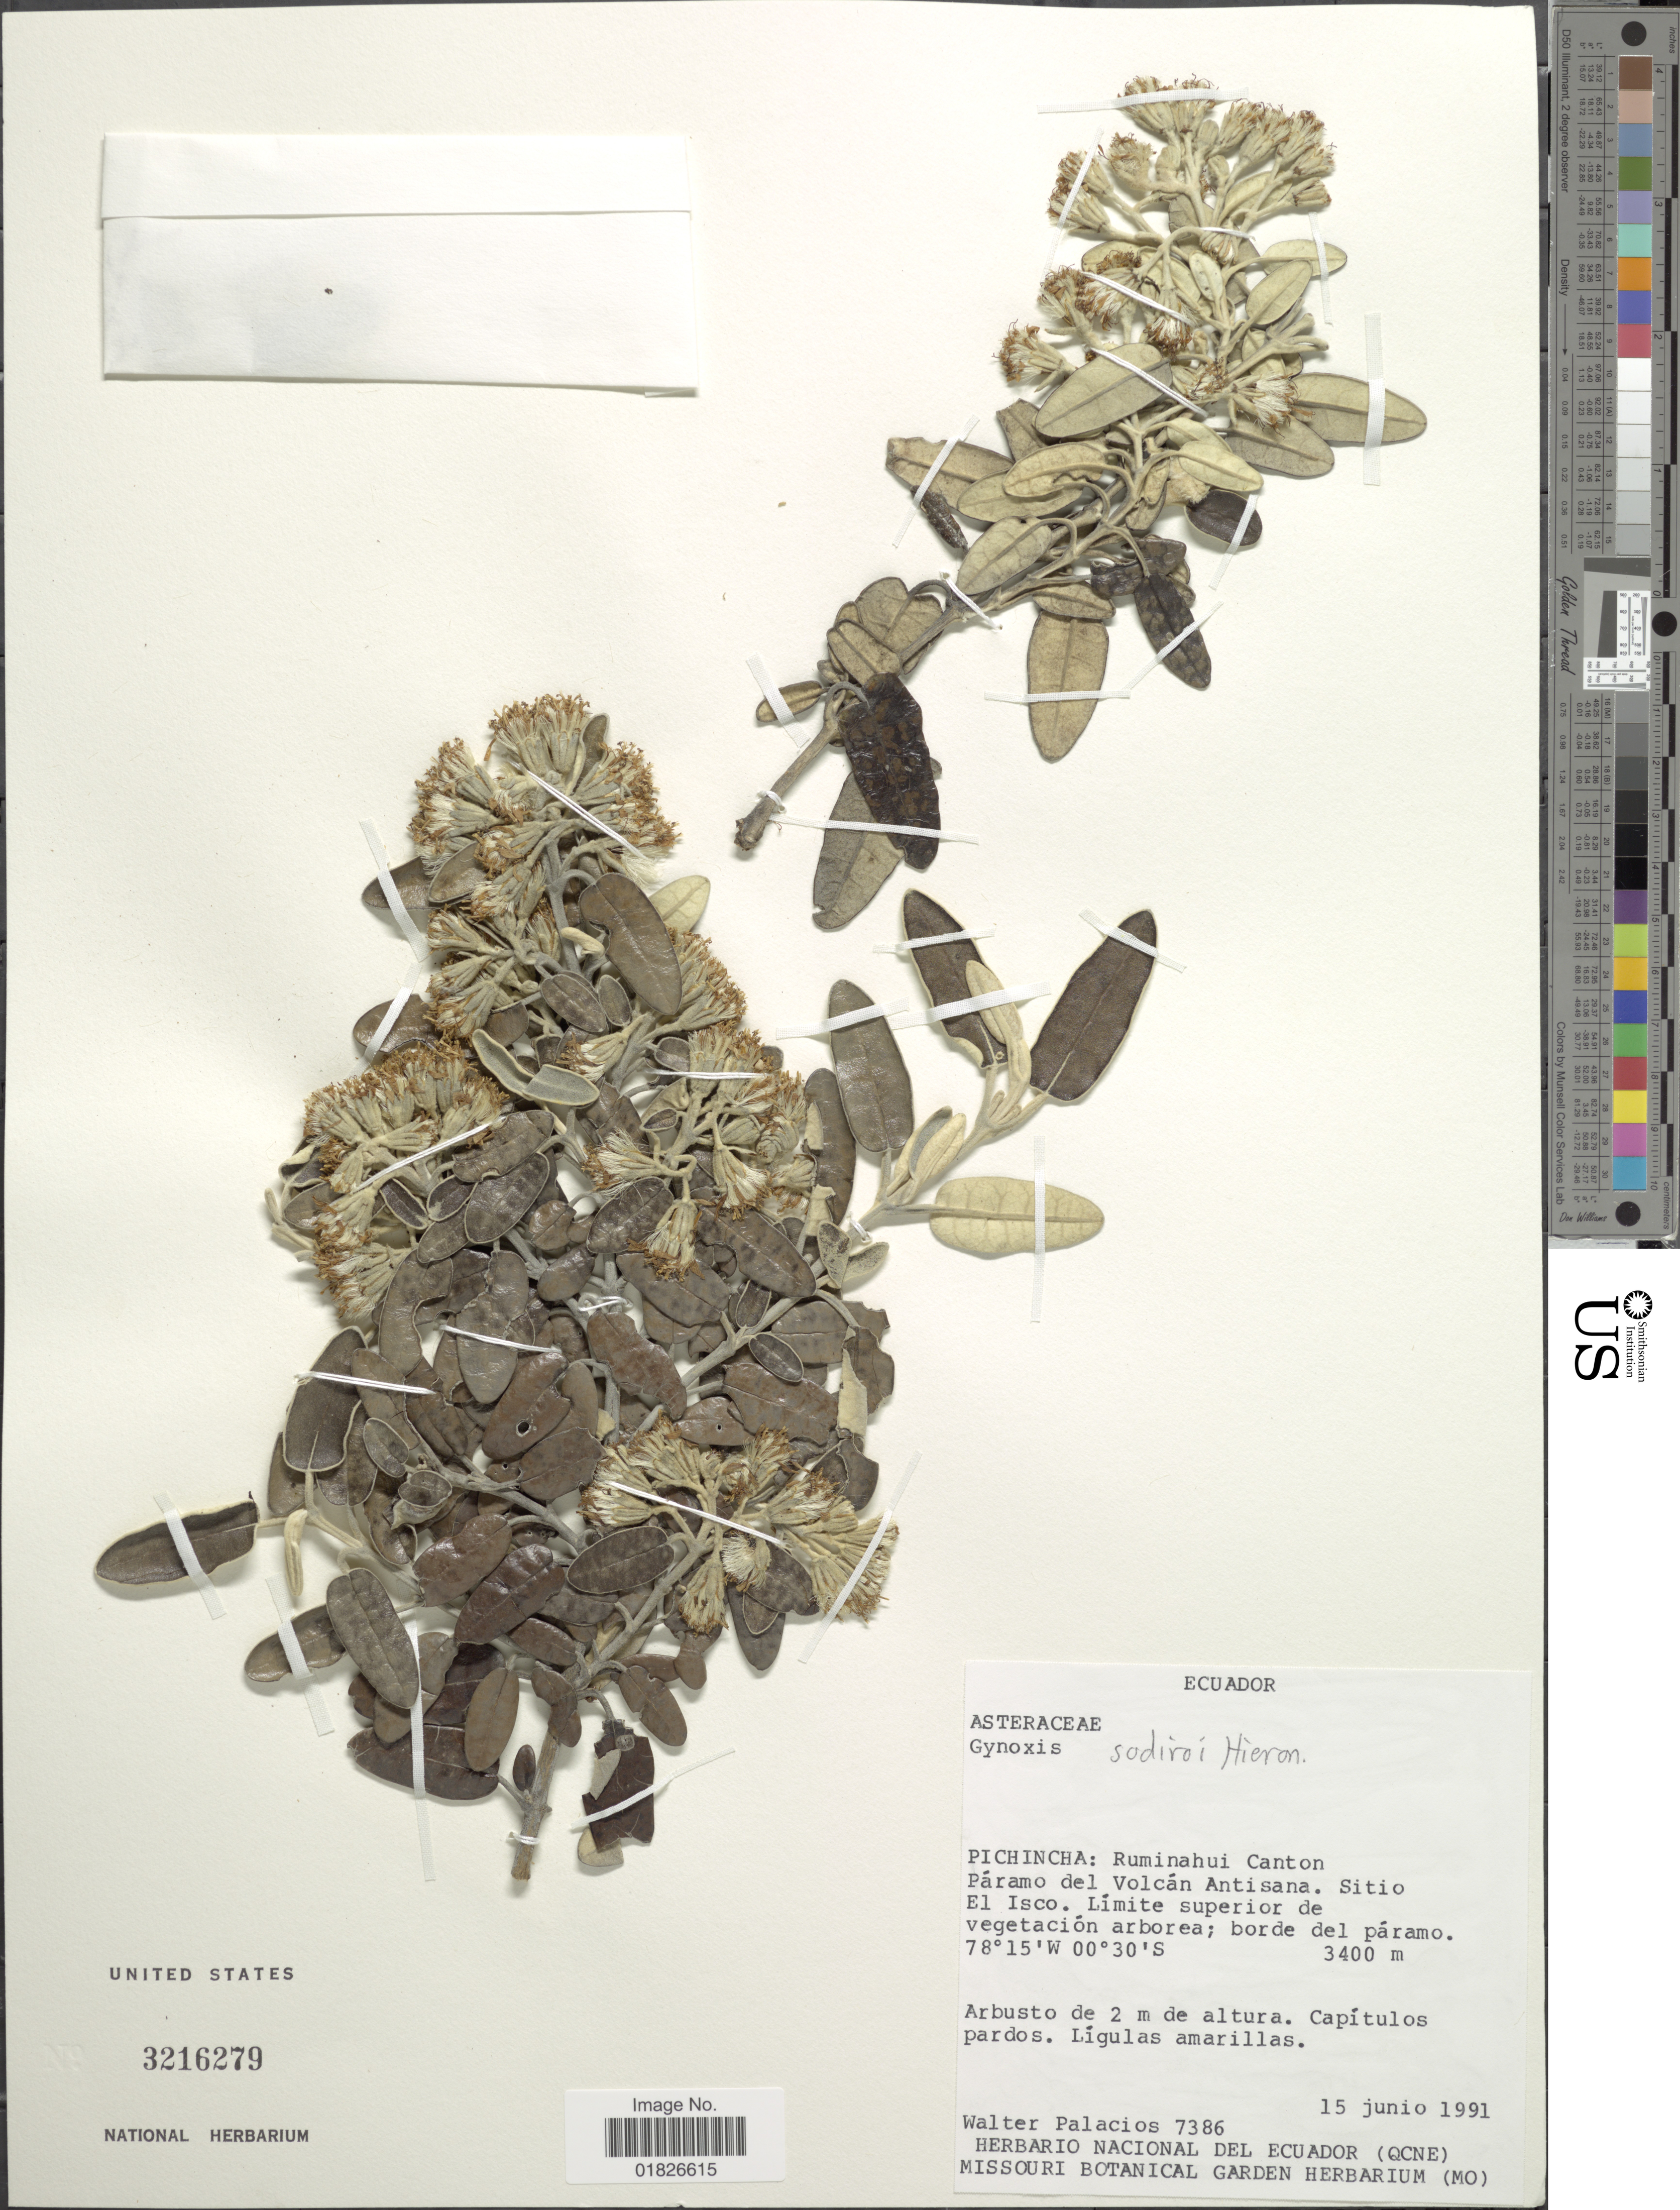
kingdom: Plantae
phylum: Tracheophyta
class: Magnoliopsida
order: Asterales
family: Asteraceae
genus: Gynoxys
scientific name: Gynoxys sodiroi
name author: Hieron.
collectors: W. Palacios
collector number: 7386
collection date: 1991-06-15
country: Ecuador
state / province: Pichincha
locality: Ruminahui Canton, Páramo del Volcán Antisana, Sitio El Isco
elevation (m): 3400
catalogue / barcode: US 3216279